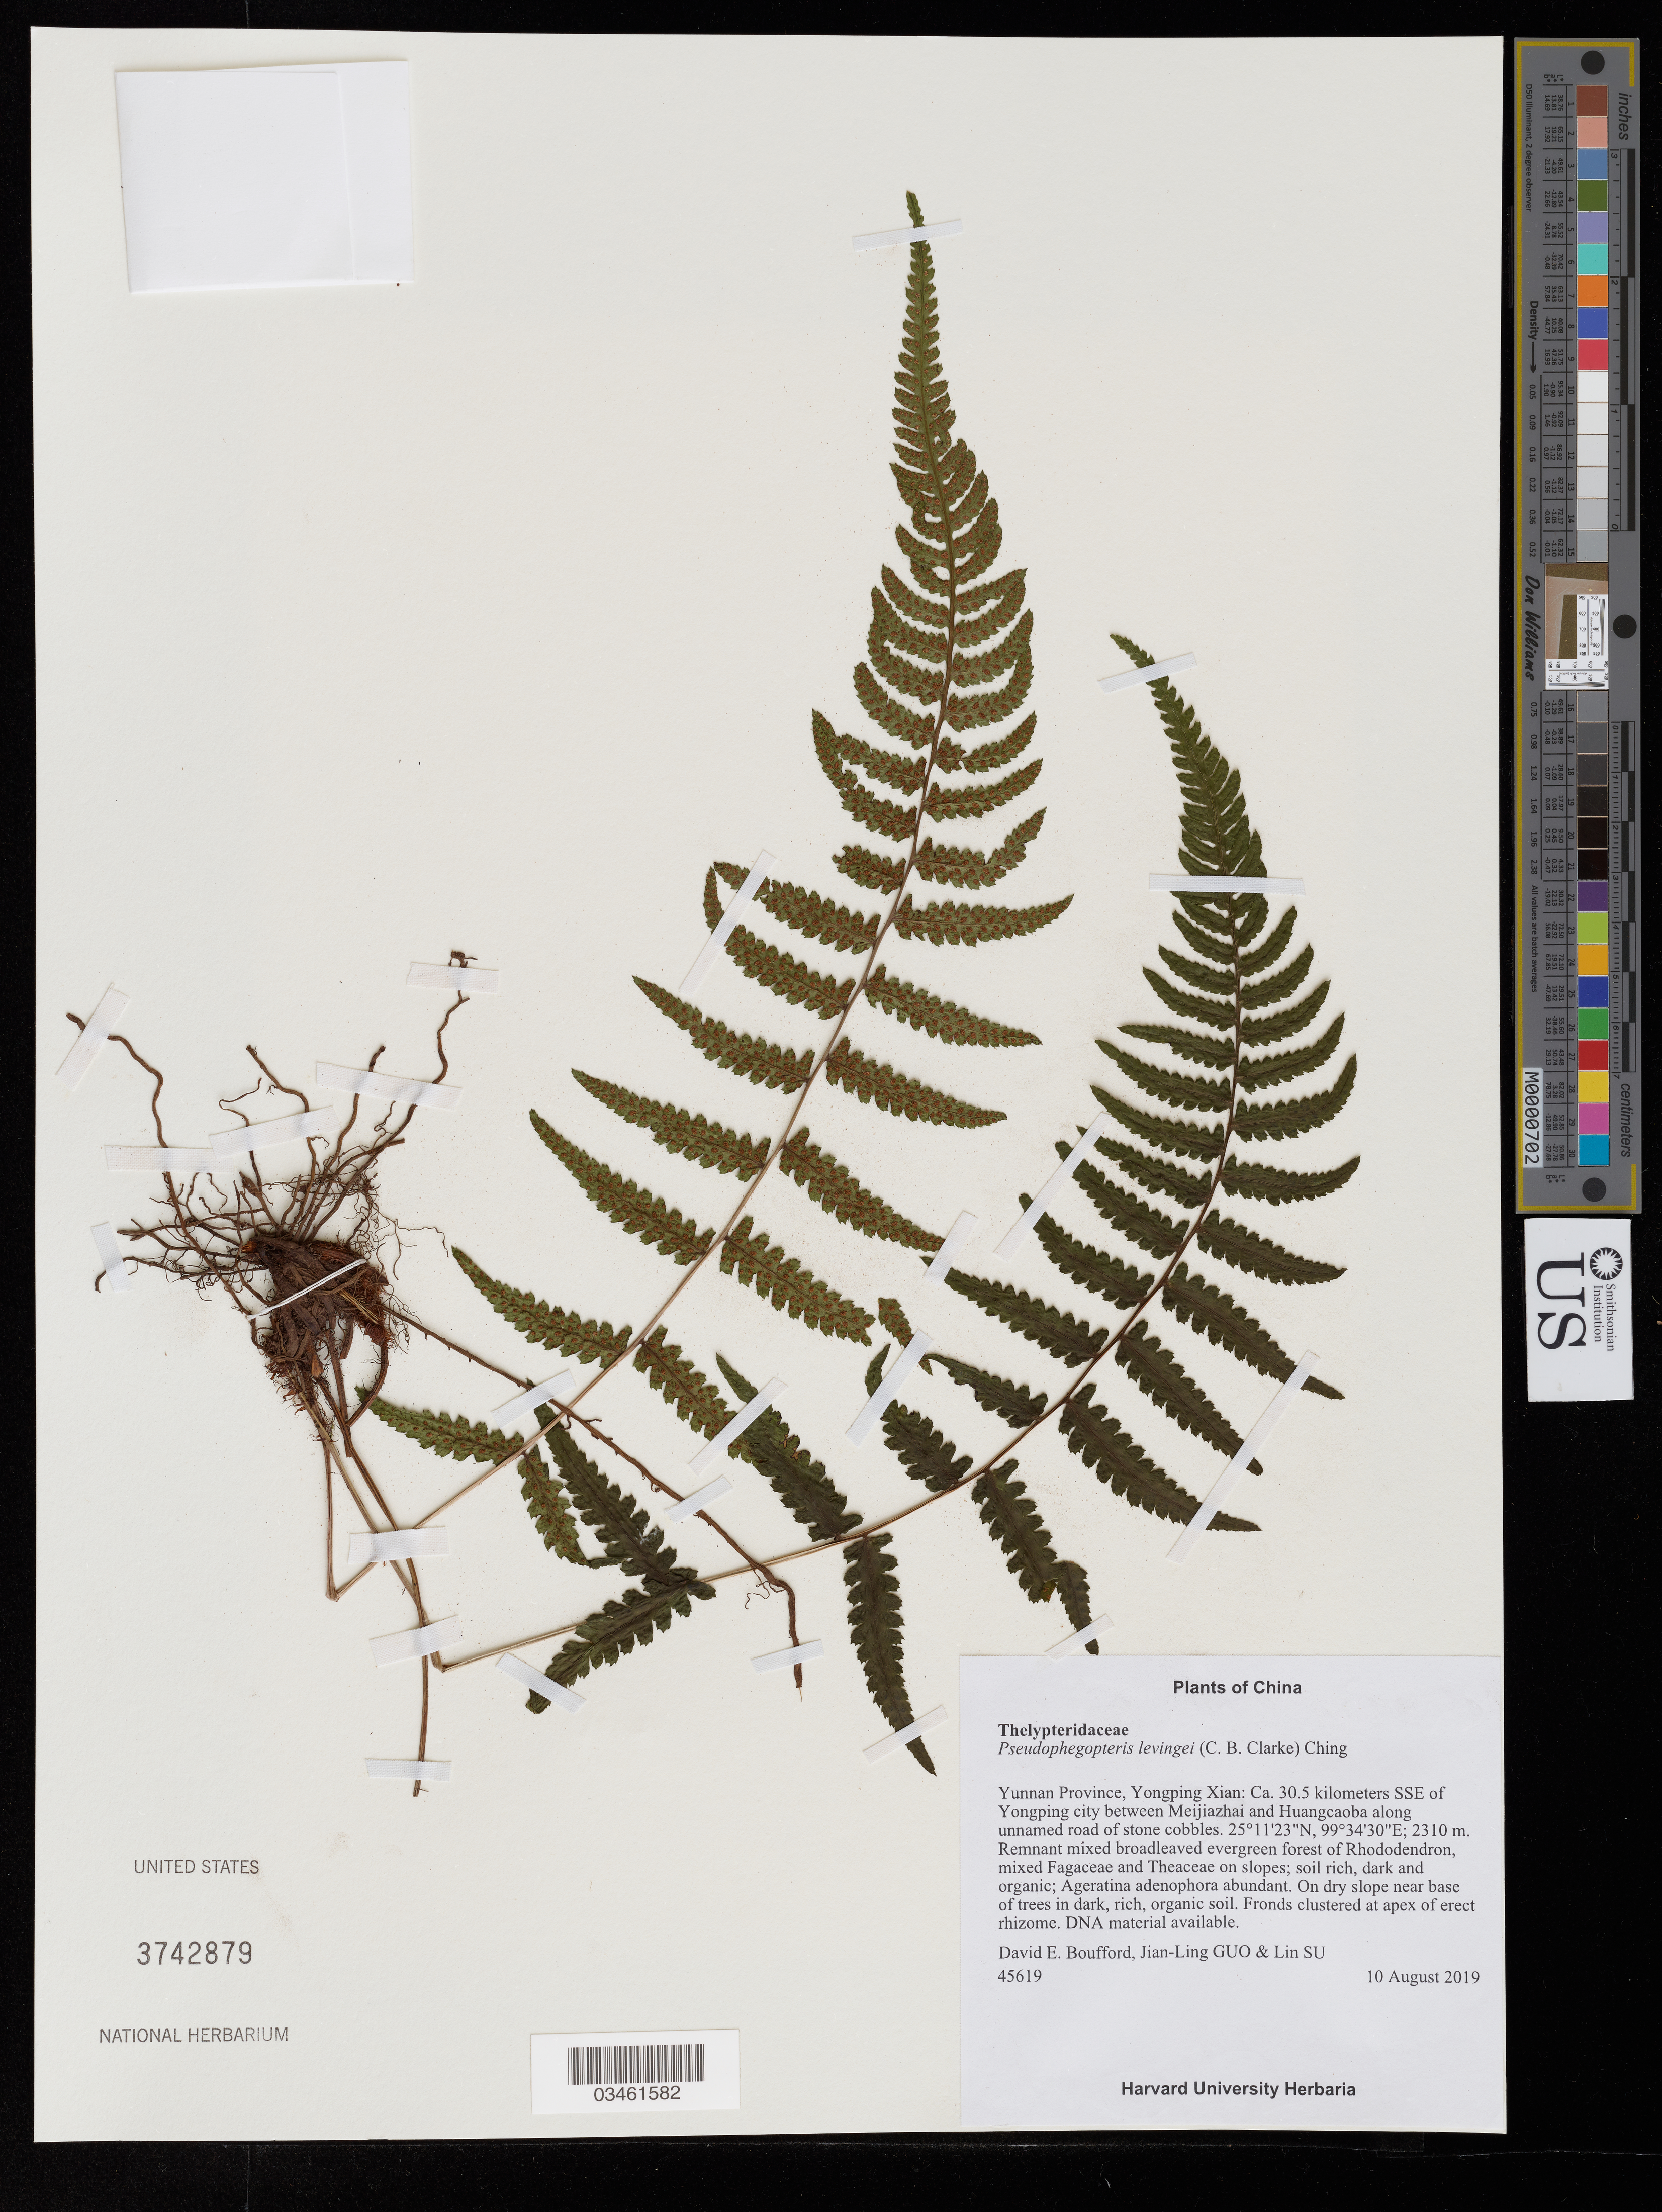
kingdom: Plantae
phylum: Tracheophyta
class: Polypodiopsida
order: Polypodiales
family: Thelypteridaceae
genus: Pseudophegopteris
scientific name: Pseudophegopteris levingei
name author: (C.B. Clarke) Ching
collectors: D. E. Boufford, J. Guo & L. Su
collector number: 45619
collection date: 2019-08-10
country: China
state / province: Yunnan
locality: Yongpin Xian: Ca. 30.5 kilometers SSE of Yongping city between Meijiazhai and Huangcaoba along unnamed road of stone cobbles.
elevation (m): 2310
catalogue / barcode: US 3742879